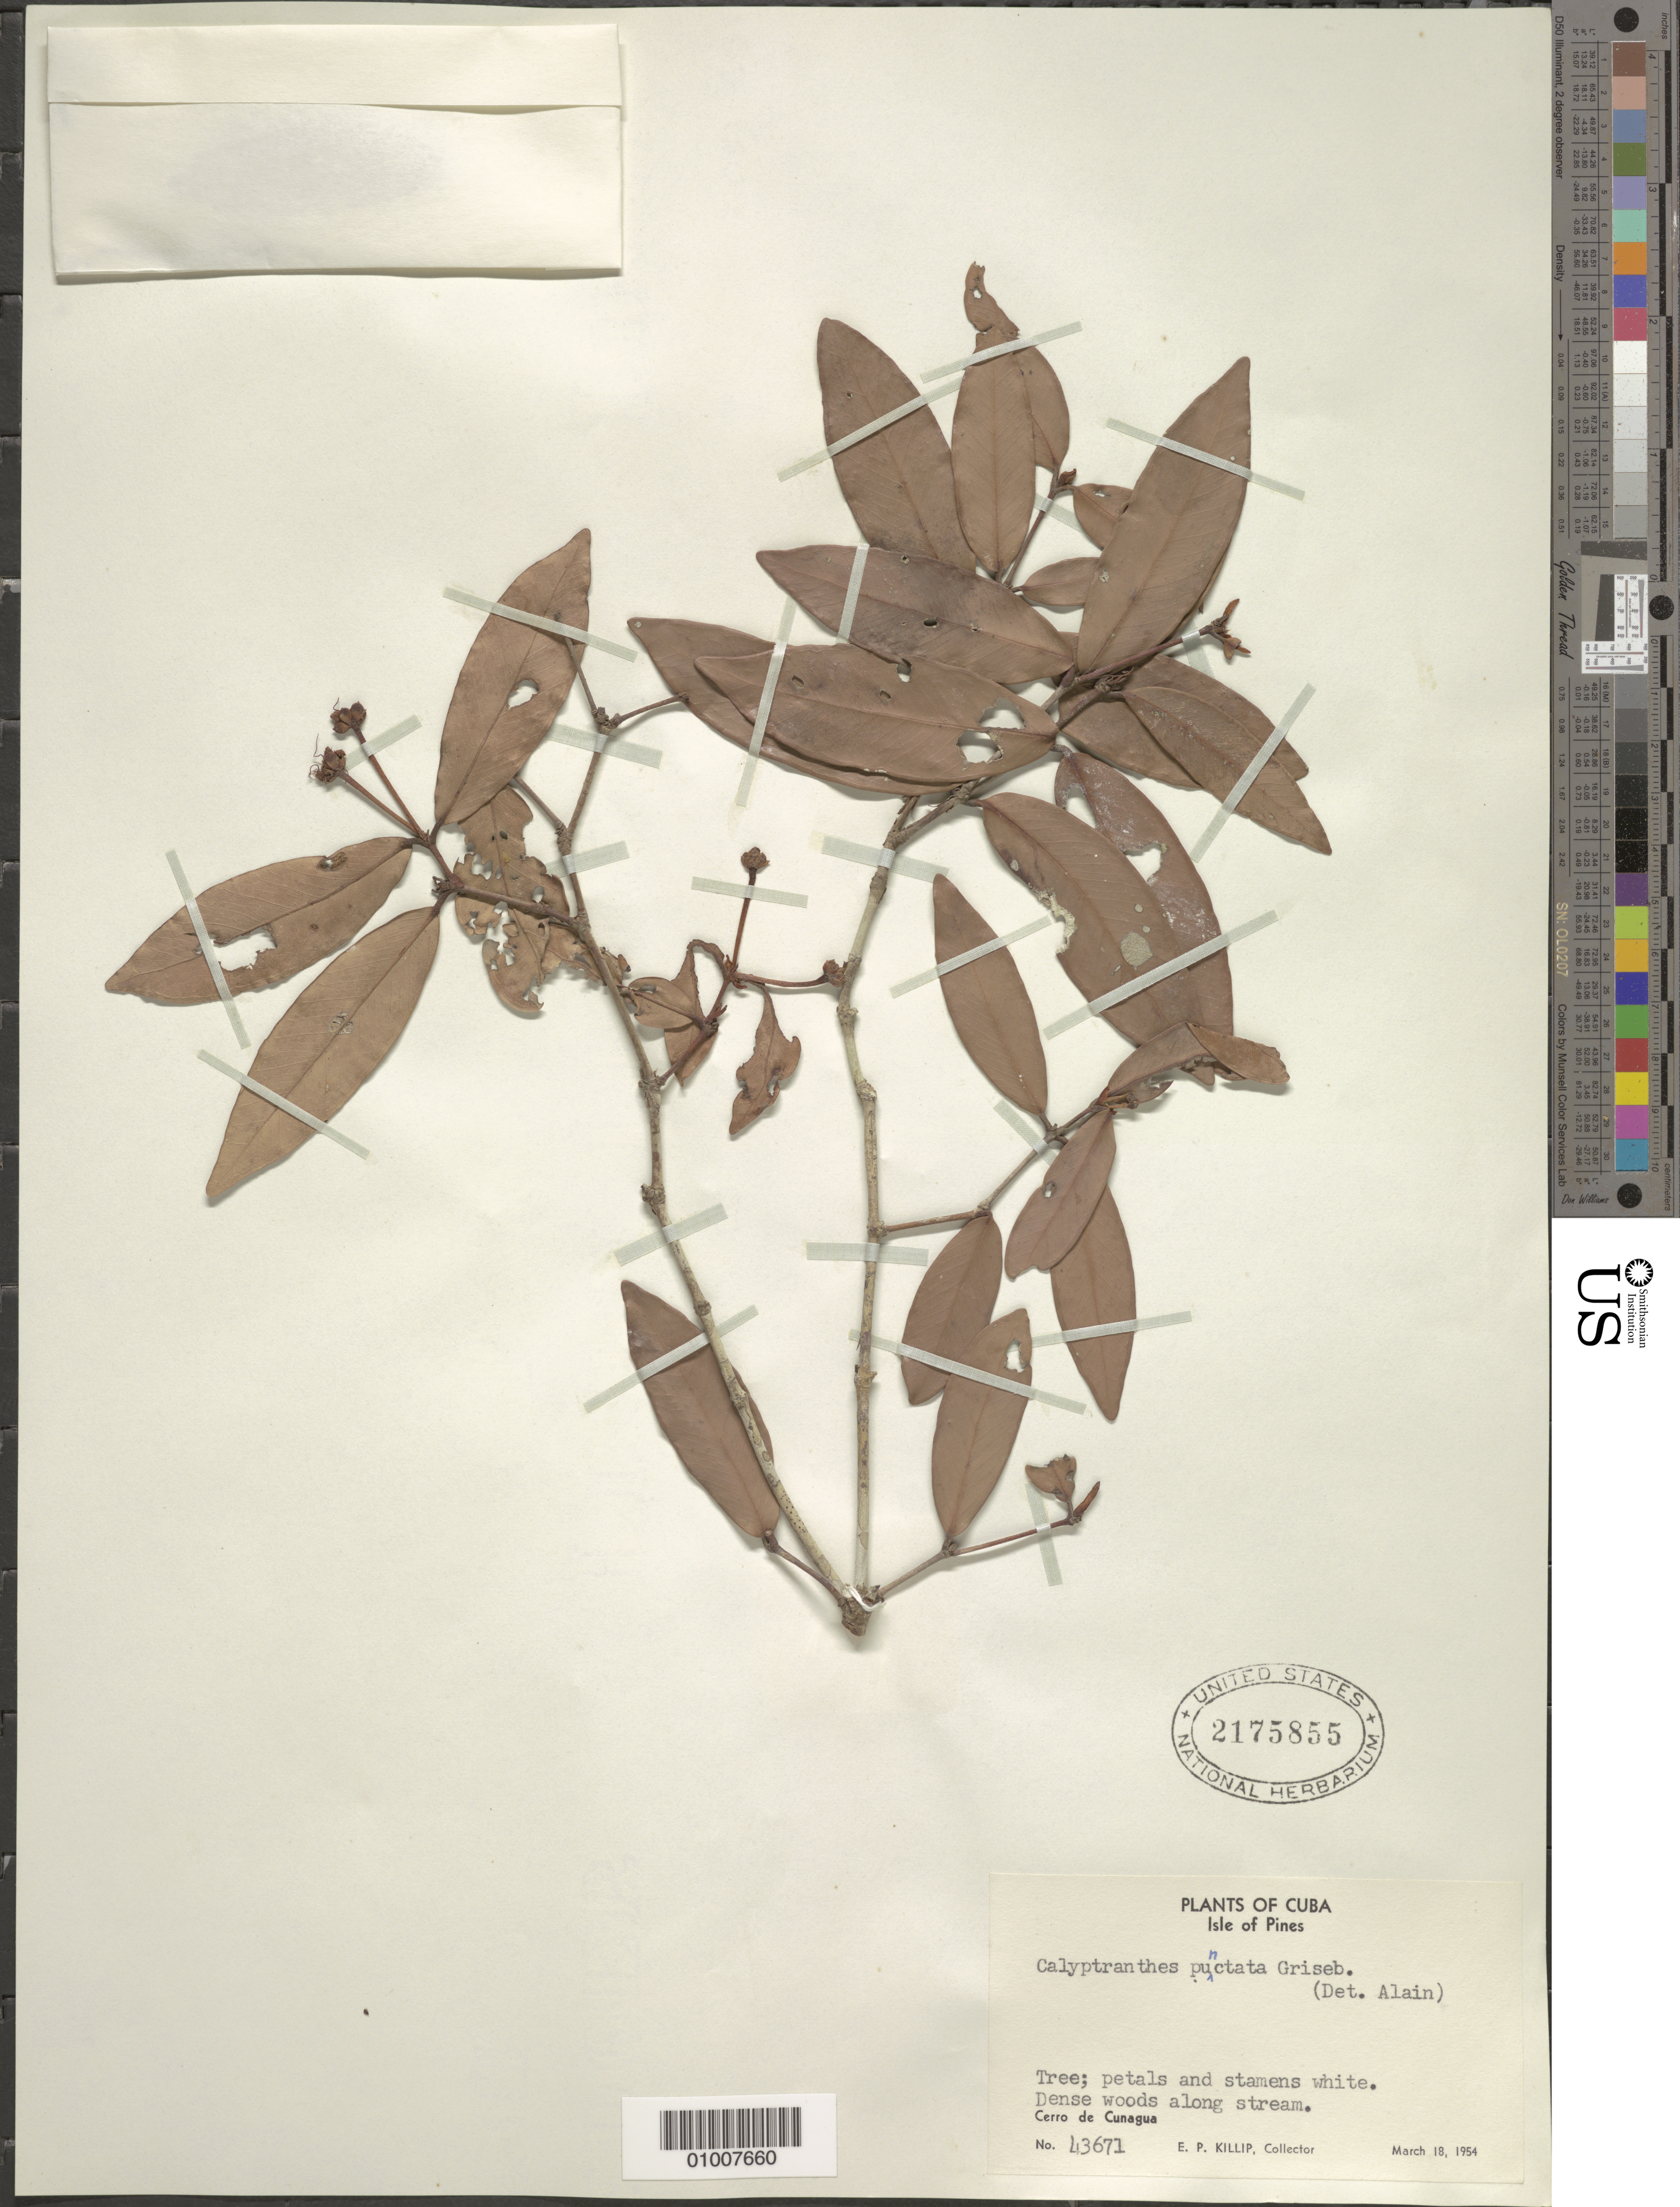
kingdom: Plantae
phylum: Tracheophyta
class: Magnoliopsida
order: Myrtales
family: Myrtaceae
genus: Myrcia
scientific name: Myrcia foramina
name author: Z. Acosta & K. Samra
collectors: E. P. Killip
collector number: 43671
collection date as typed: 18 Mar 1954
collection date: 1954-03-18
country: Cuba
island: Isla de la Juventud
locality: Isle of Pines, Cerro de Cunagua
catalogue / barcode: US 2175855